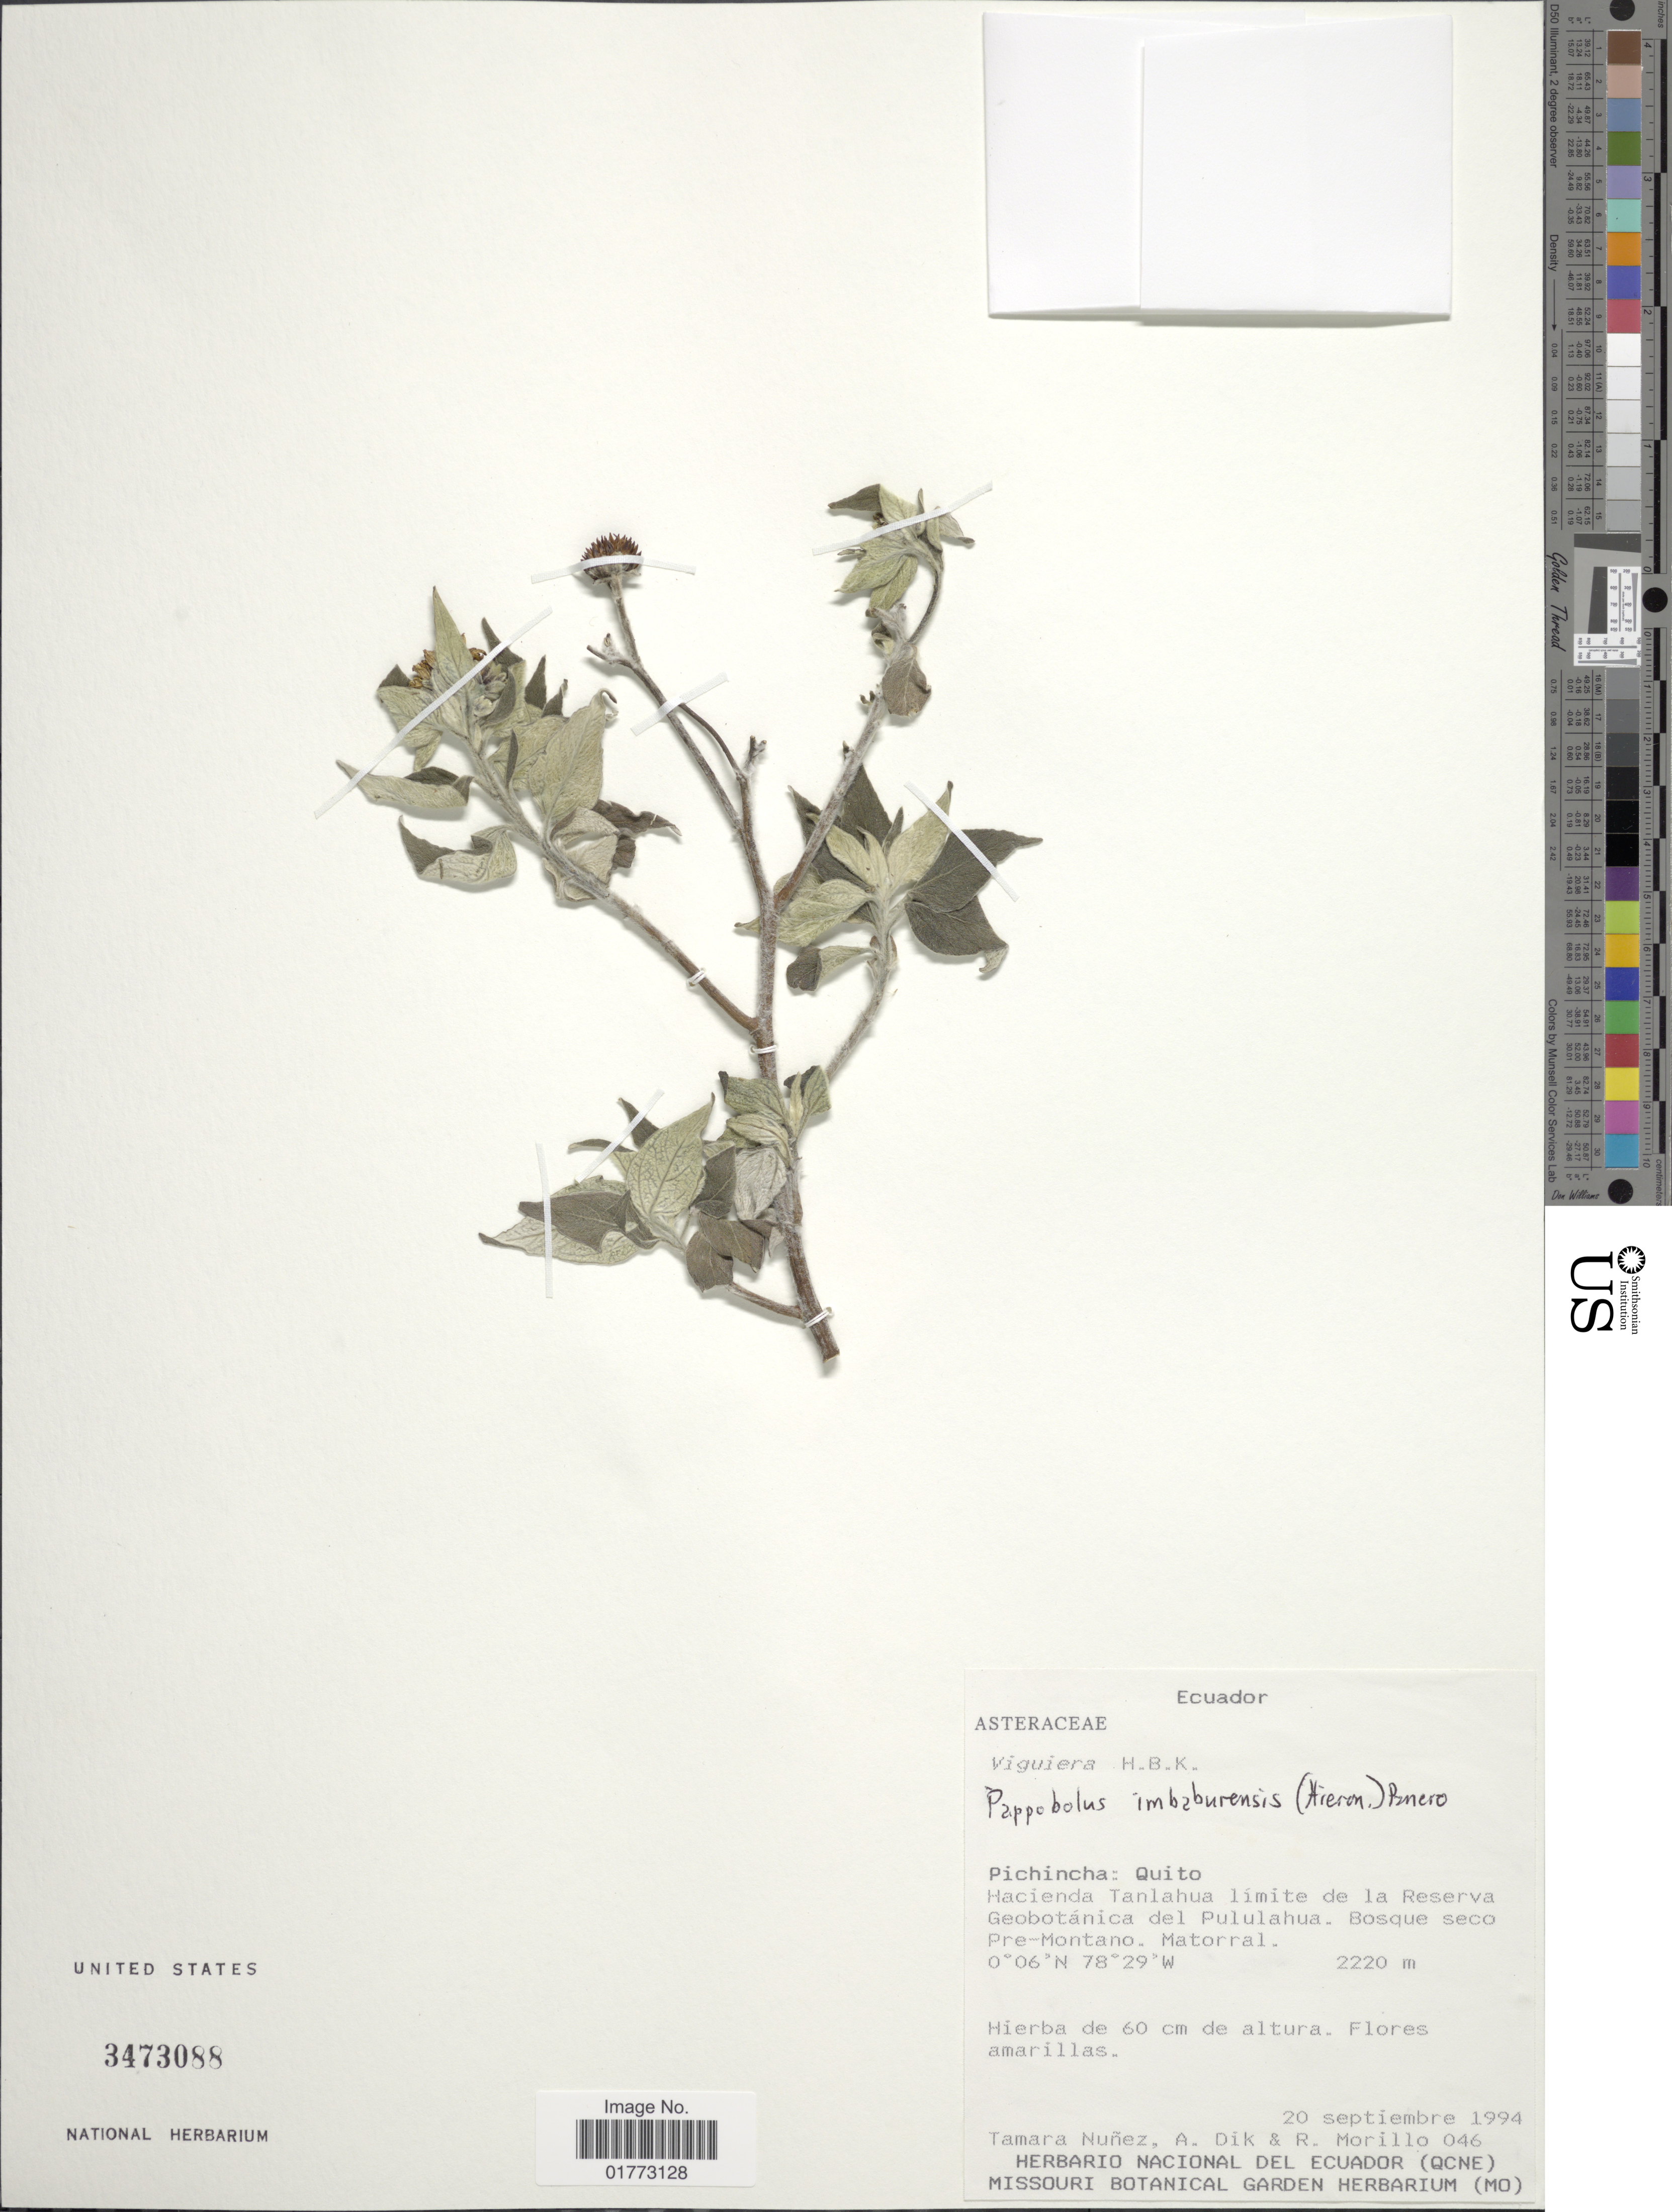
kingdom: Plantae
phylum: Tracheophyta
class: Magnoliopsida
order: Asterales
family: Asteraceae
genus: Pappobolus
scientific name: Pappobolus imbaburensis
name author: (Hieron.) Panero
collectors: T. Núñez, A. Dik & R. Morillo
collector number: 046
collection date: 1994-09-20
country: Ecuador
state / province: Pichincha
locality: Quito, Hacienda Tanlahua límite de la Reserva Geobotánica del Pululahua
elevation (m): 2220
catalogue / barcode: US 3473088